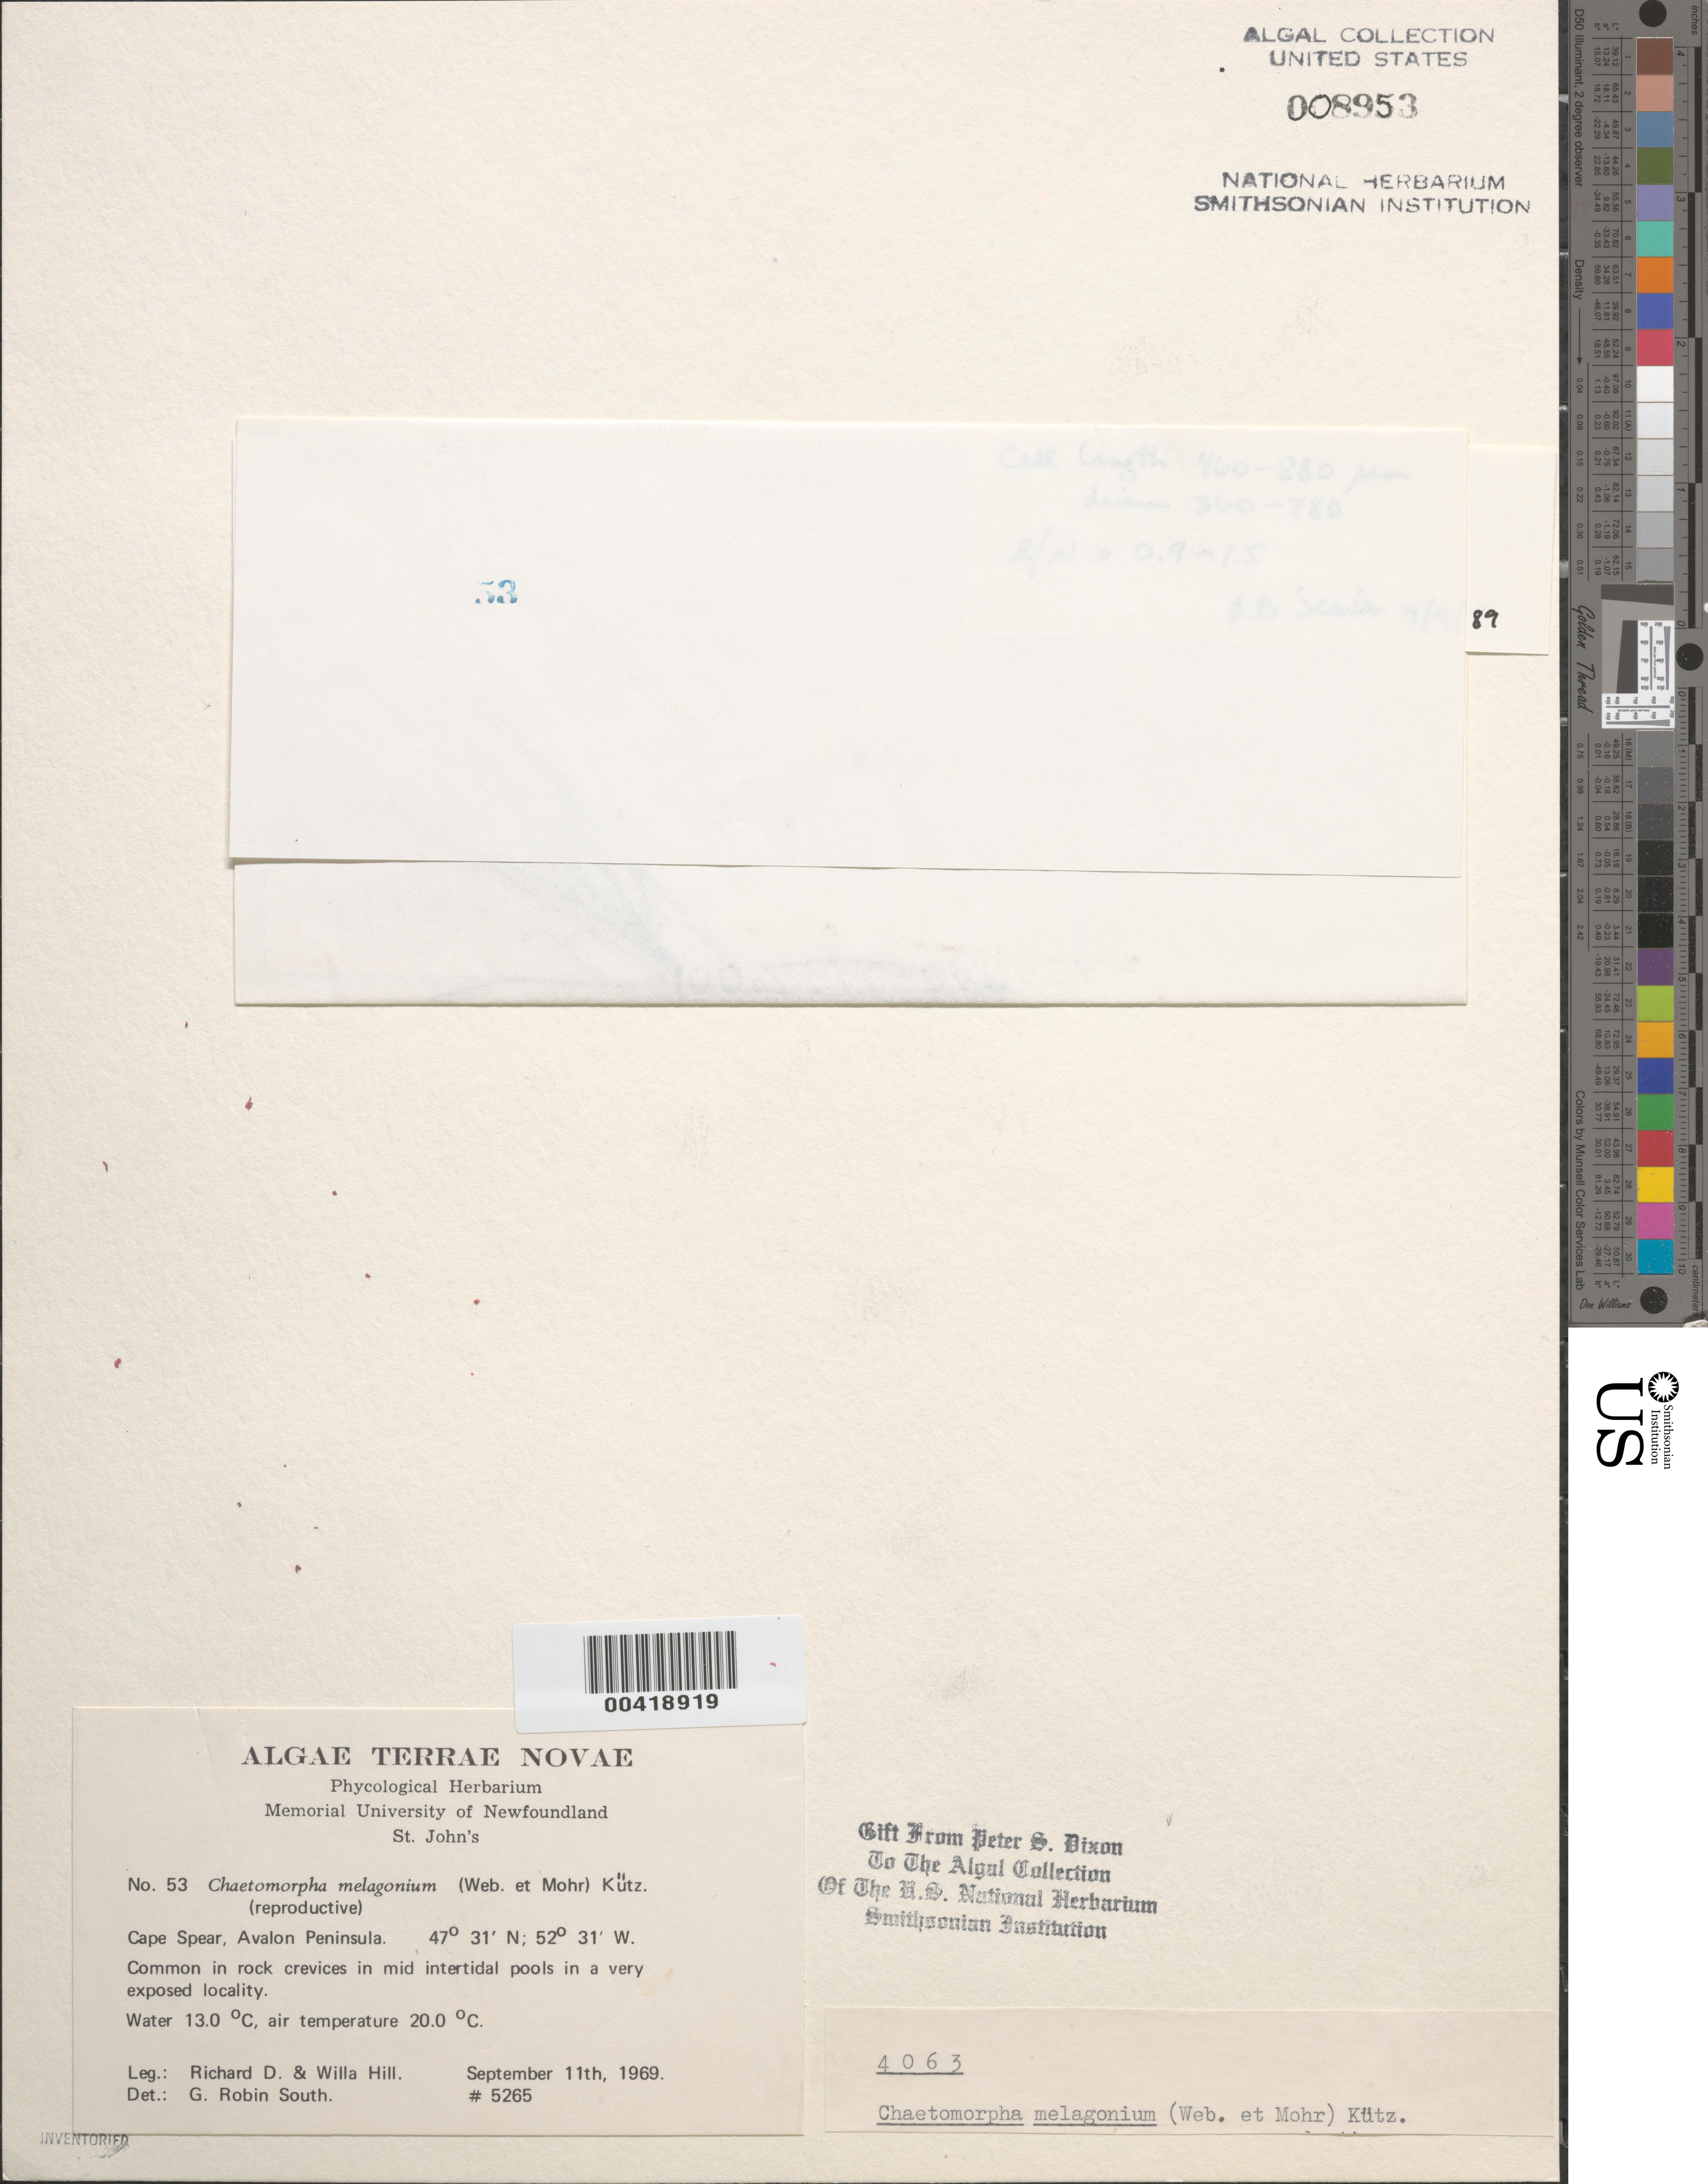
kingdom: Plantae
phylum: Chlorophyta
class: Ulvophyceae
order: Cladophorales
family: Cladophoraceae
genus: Chaetomorpha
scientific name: Chaetomorpha melagonium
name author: (F. Weber & D. Mohr) Kützing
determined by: South, G. R.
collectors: R. D. Hill & W. Hill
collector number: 5265 & PSD 4063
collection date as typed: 11 Sep 1969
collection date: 1969-09-11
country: Canada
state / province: Newfoundland and Labrador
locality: Cape Spear, Avalon Peninsula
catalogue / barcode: US 8953